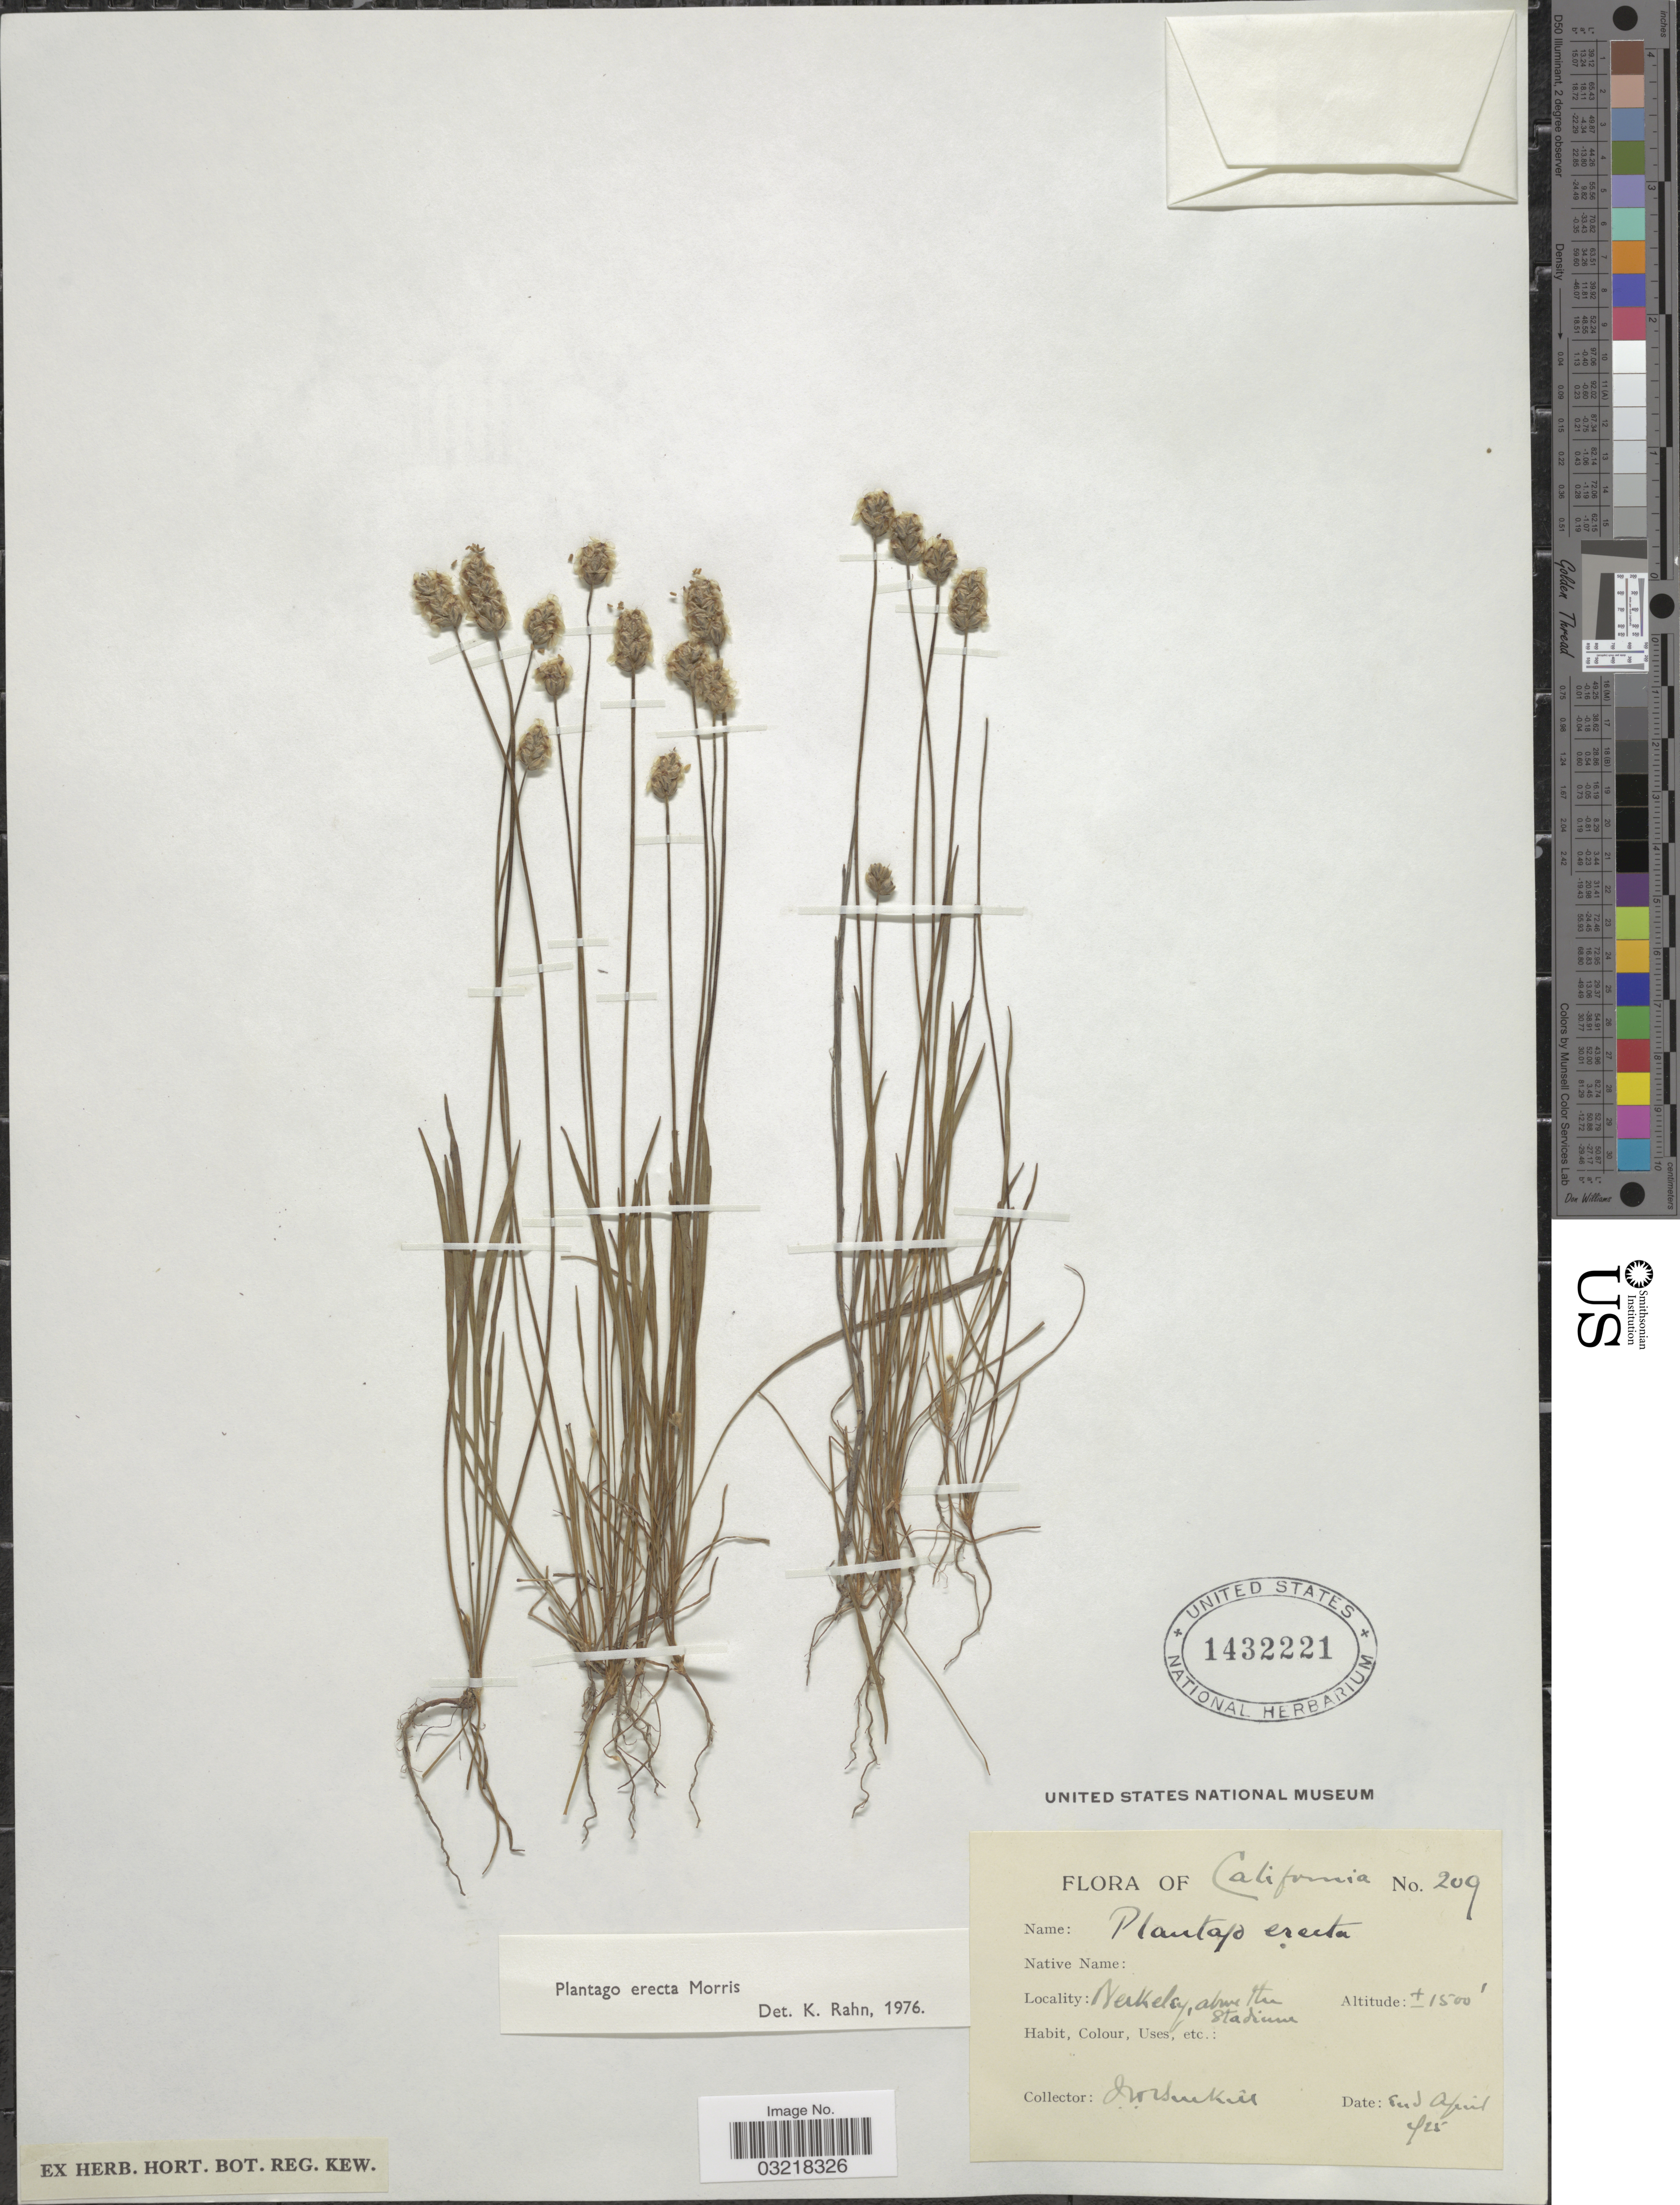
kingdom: Plantae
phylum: Tracheophyta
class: Magnoliopsida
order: Lamiales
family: Plantaginaceae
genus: Plantago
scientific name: Plantago erecta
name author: Morris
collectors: I. H. Burkill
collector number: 209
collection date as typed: End April of 25*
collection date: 1925-04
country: United States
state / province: California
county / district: Alameda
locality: Berkeley, above the stadium.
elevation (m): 457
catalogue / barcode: US 1432221